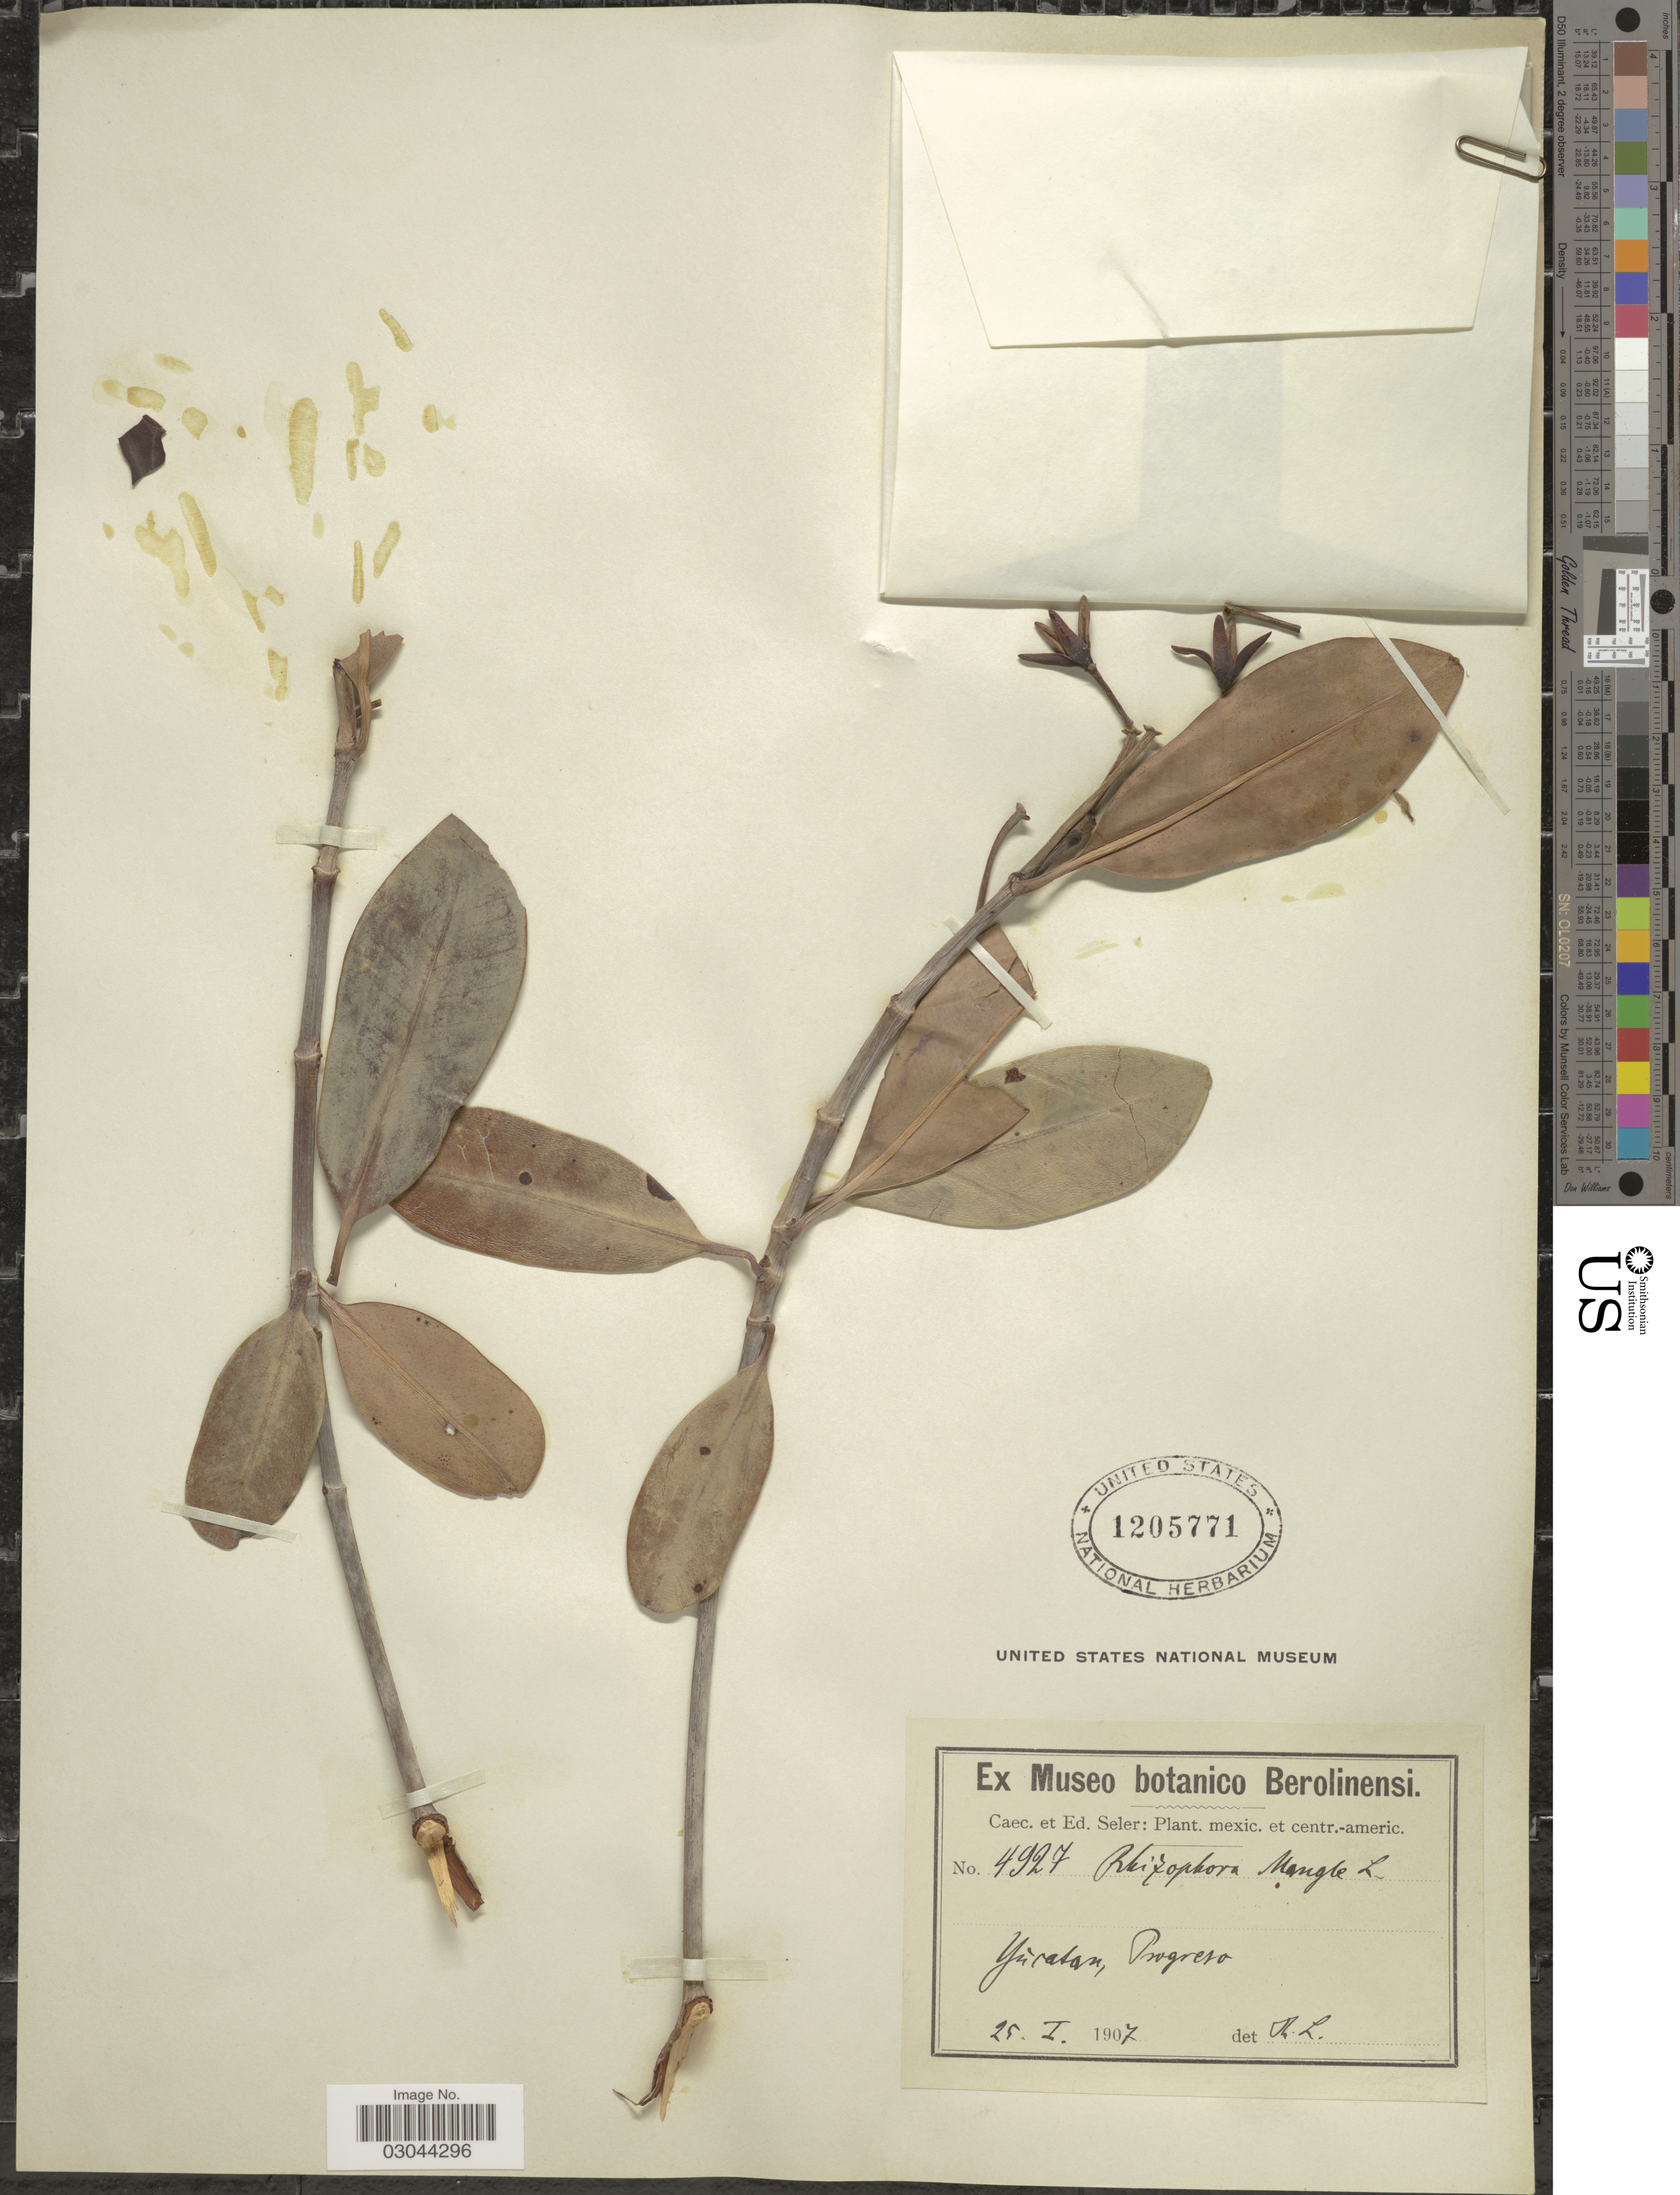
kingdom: Plantae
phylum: Tracheophyta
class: Magnoliopsida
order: Malpighiales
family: Rhizophoraceae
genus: Rhizophora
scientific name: Rhizophora mangle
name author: L.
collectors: ex Caec. et Ed Seler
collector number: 4927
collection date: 1907-01-25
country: Mexico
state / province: Yucatán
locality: Yucatan. Progreso.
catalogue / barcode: US 1205771